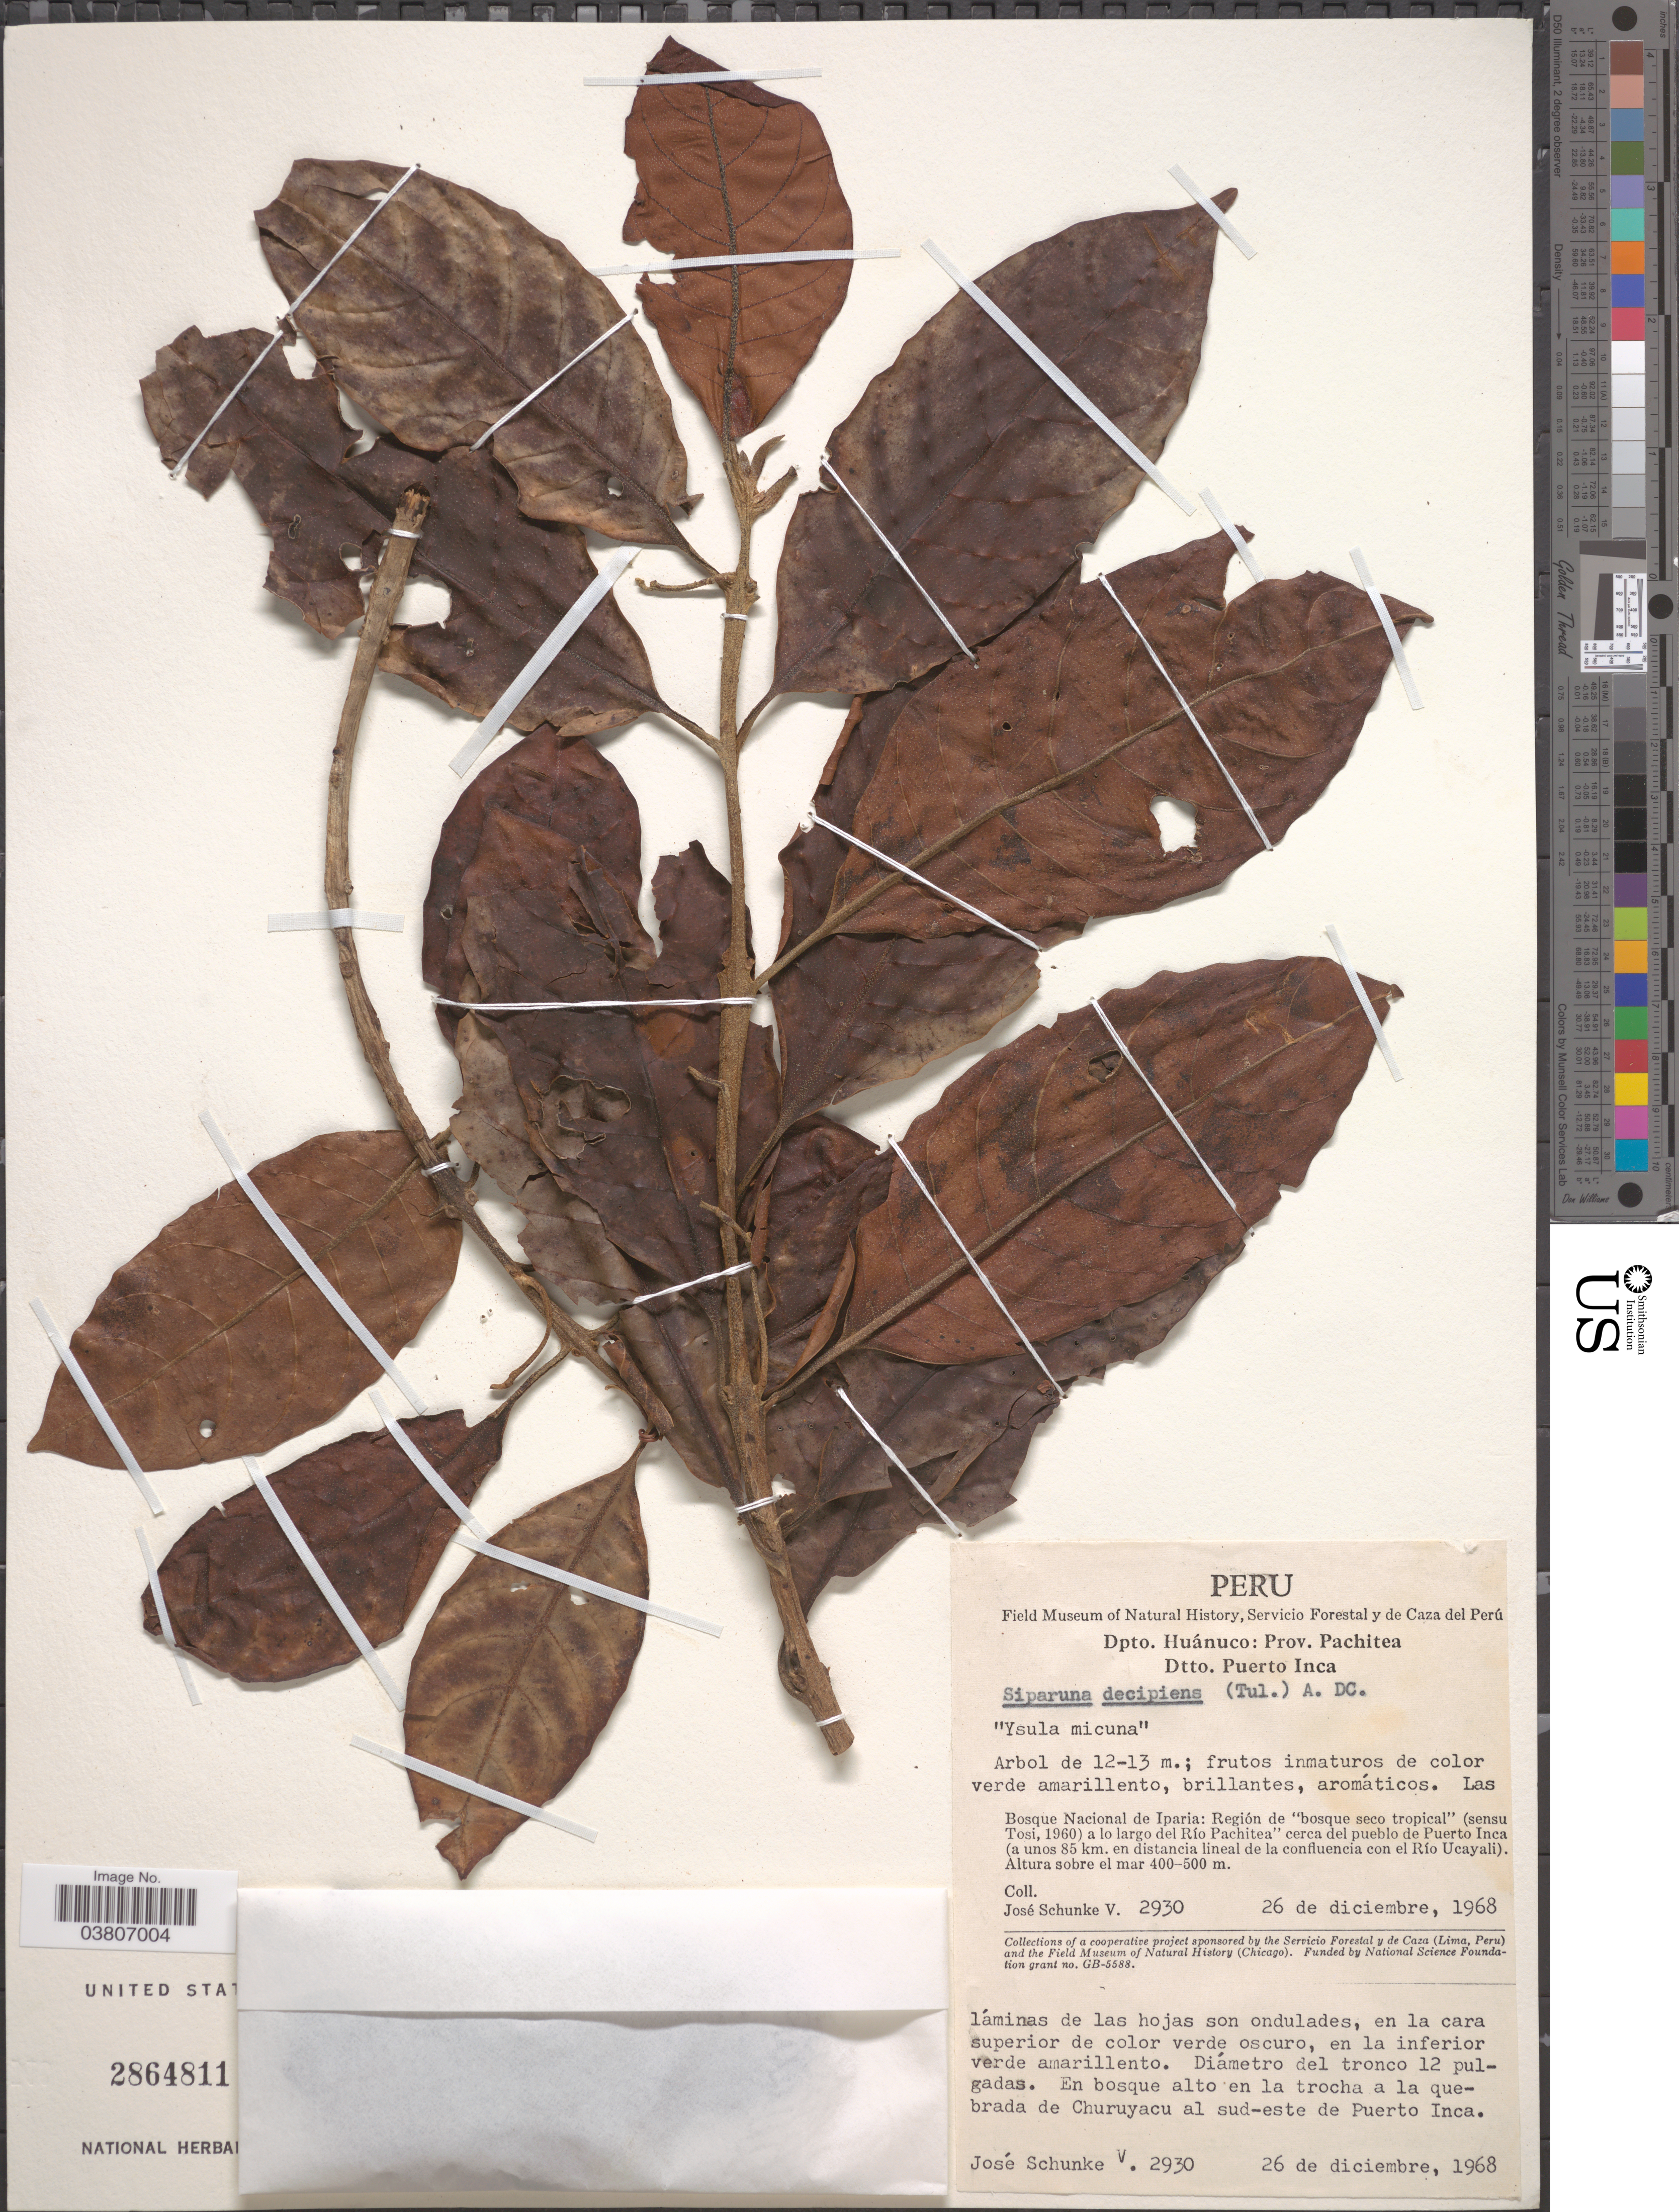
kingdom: Plantae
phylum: Tracheophyta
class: Magnoliopsida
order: Laurales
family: Siparunaceae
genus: Siparuna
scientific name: Siparuna decipiens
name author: (Tul.) A. DC.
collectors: J. Schunke Vigo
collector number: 2930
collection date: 1968-12-26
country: Peru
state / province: Huánuco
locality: Dpto. Huánuco: Prov. Pachitea Dtto. Puerto Inca. Bosque Nacional de Iparia: Región de 'bosque seco tropical' (sensu Tosi, 1960) a lo largo del Río Pachitea ' cerca del pueblo de Puerto Inca( a unos 85 km. en distancia lineal de la confluencia con el Río Ucayali). En bosque alto en la trocha a la quebrada de Churuyacu al sud-este de Puerto Inca.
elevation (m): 400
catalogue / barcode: US 2864811